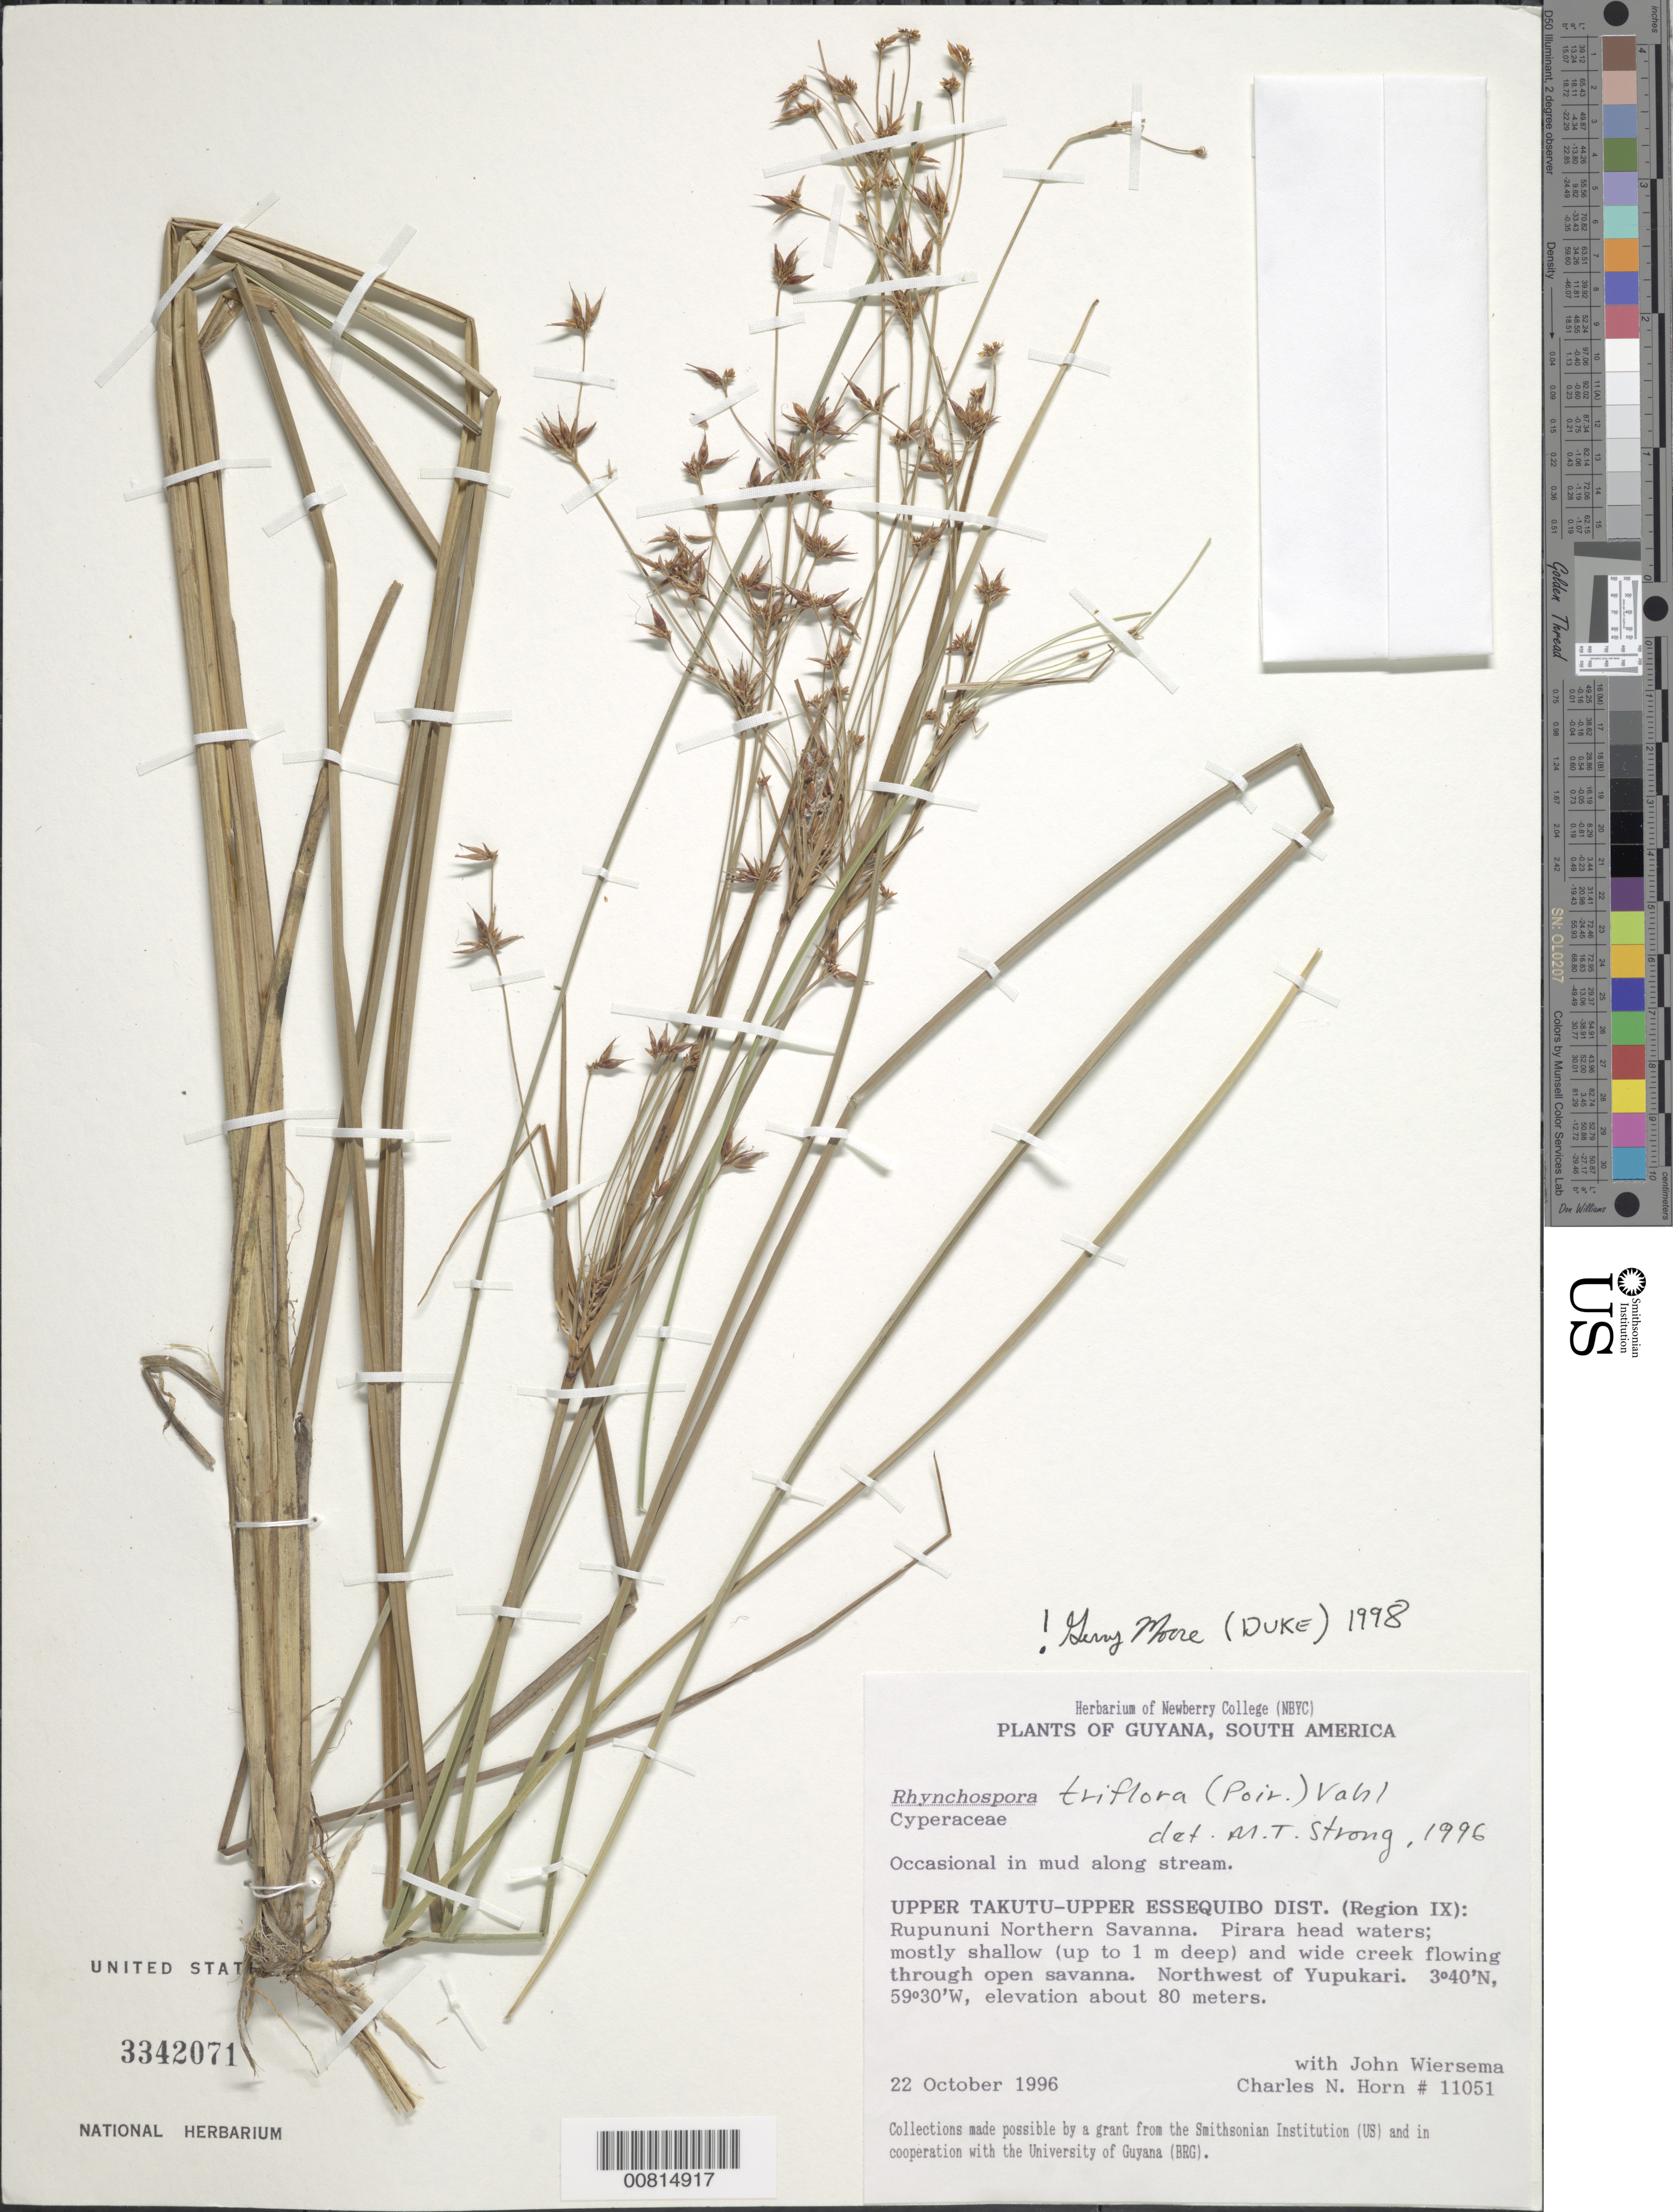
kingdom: Plantae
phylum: Tracheophyta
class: Liliopsida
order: Poales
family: Cyperaceae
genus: Rhynchospora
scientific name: Rhynchospora triflora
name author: Vahl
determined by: Moore, G. T.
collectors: C. N. Horn & J. H. Wiersema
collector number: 11051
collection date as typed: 22-Oct-96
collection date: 1996-10-22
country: Guyana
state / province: U. Takutu-U. Essequibo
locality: Rupununi Northern Savanna, Pirara headwaters; NW of Yupukari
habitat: In mud along stream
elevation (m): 80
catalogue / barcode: US 3342071